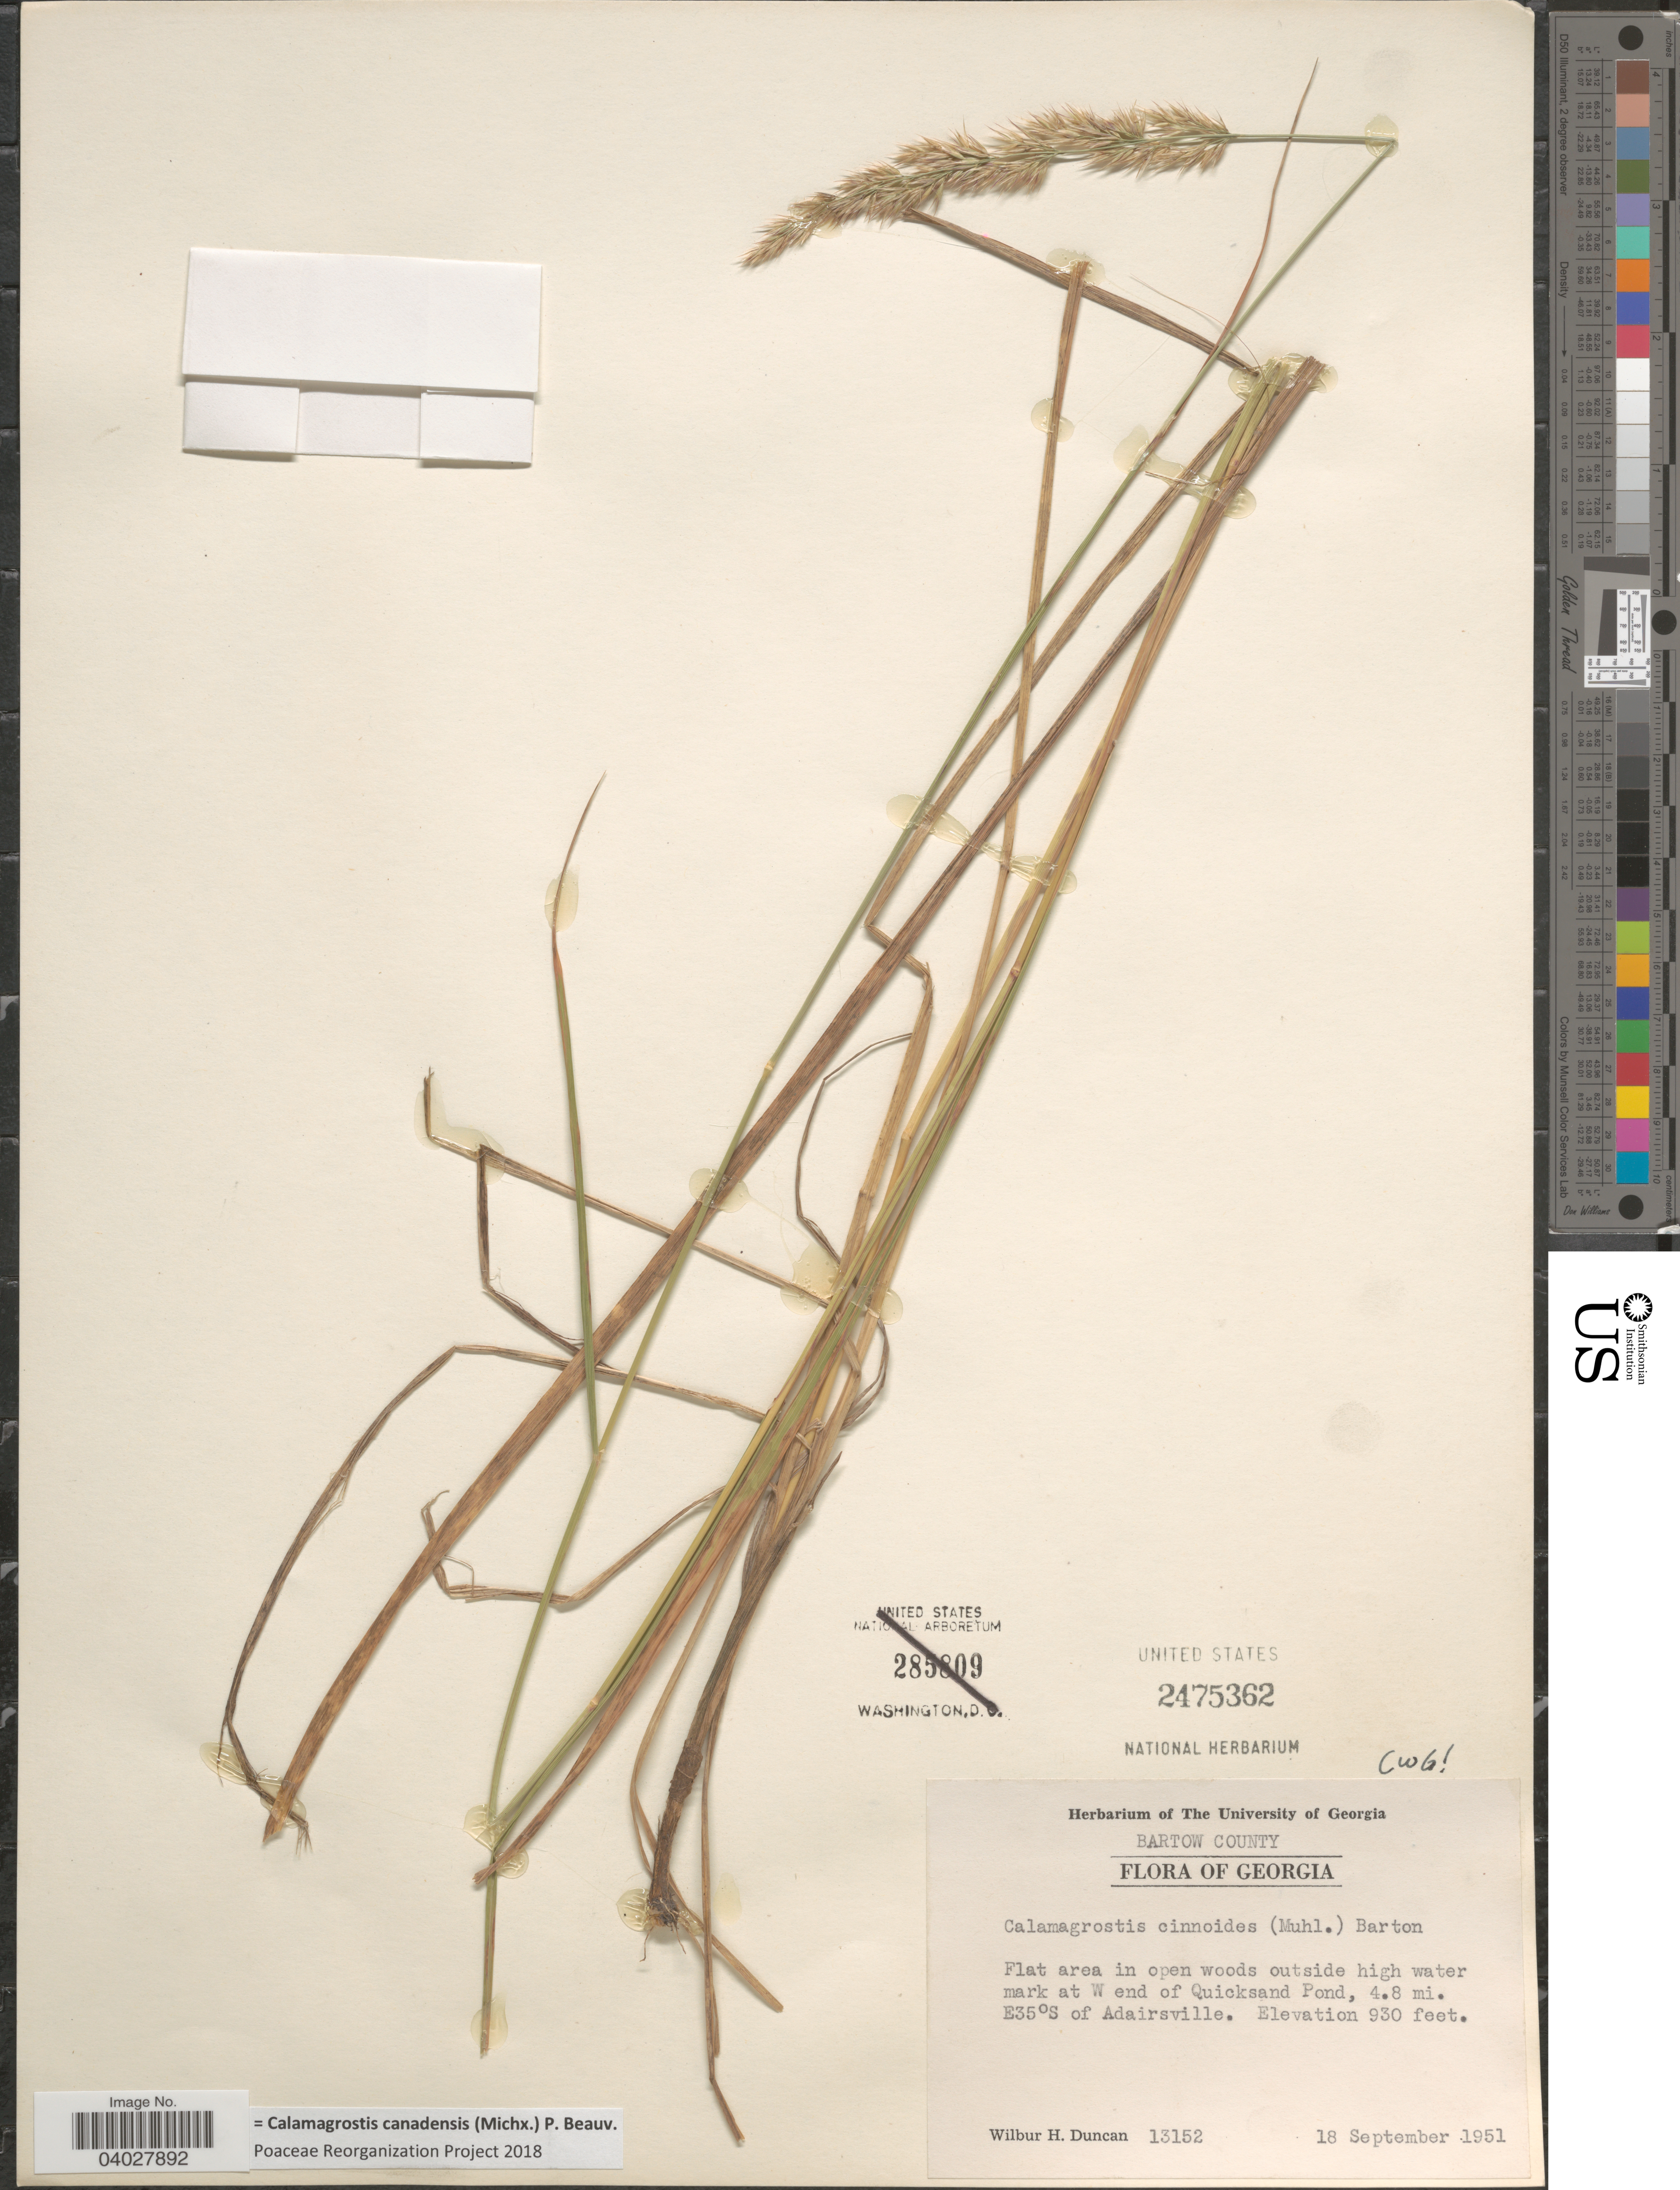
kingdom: Plantae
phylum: Tracheophyta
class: Liliopsida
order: Poales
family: Poaceae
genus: Calamagrostis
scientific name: Calamagrostis canadensis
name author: (Michx.) P. Beauv.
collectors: W. H. Duncan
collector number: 13152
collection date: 1951-09-18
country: United States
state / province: Georgia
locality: Bartow County. Flat area in open woods outside high water mark at W end of Quicksand Pond, 4.8 mi. E35° S of Adairsville.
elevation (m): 283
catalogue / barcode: US 2475362